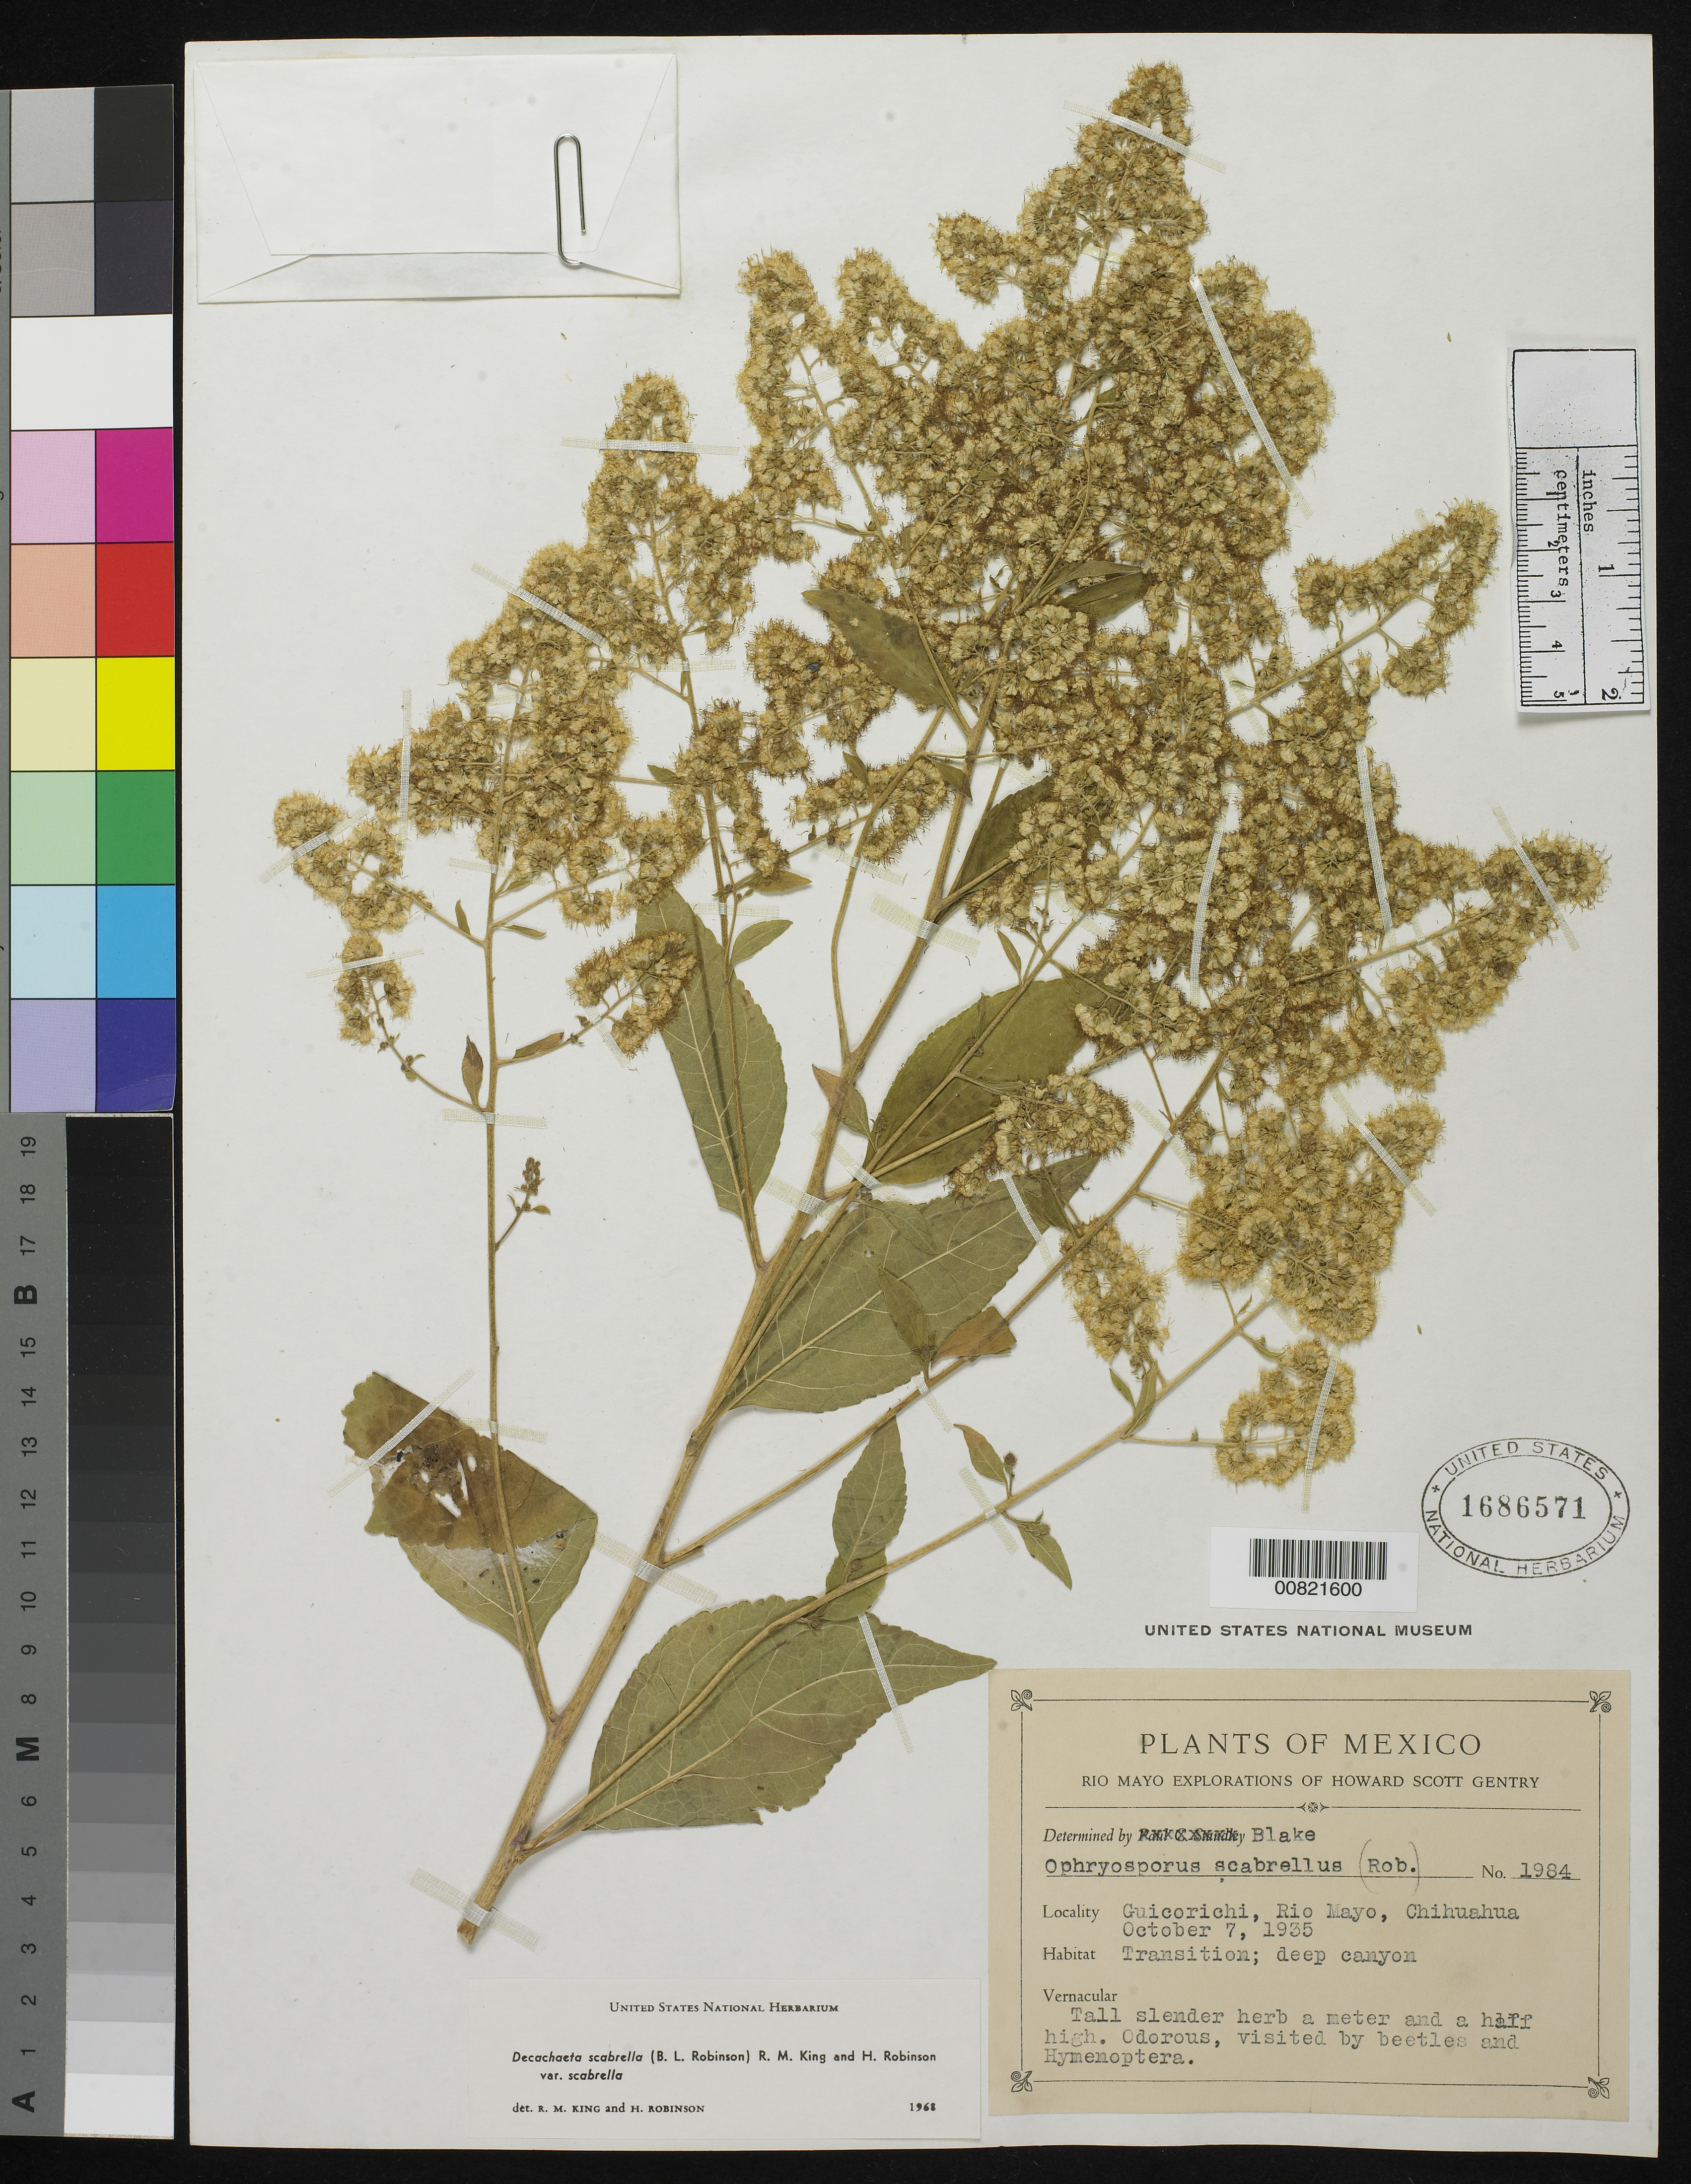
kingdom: Plantae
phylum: Tracheophyta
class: Magnoliopsida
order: Asterales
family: Asteraceae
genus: Decachaeta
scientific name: Decachaeta scabrella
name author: (B.L. Rob.) R.M. King & H. Rob.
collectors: H. S. Gentry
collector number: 1984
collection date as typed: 07 Oct 1935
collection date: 1935-10-07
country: Mexico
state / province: Chihuahua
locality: Guicorichi, Rio Mayo, Chihuahua.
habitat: Transition; deep canyon.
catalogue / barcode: US 1686571